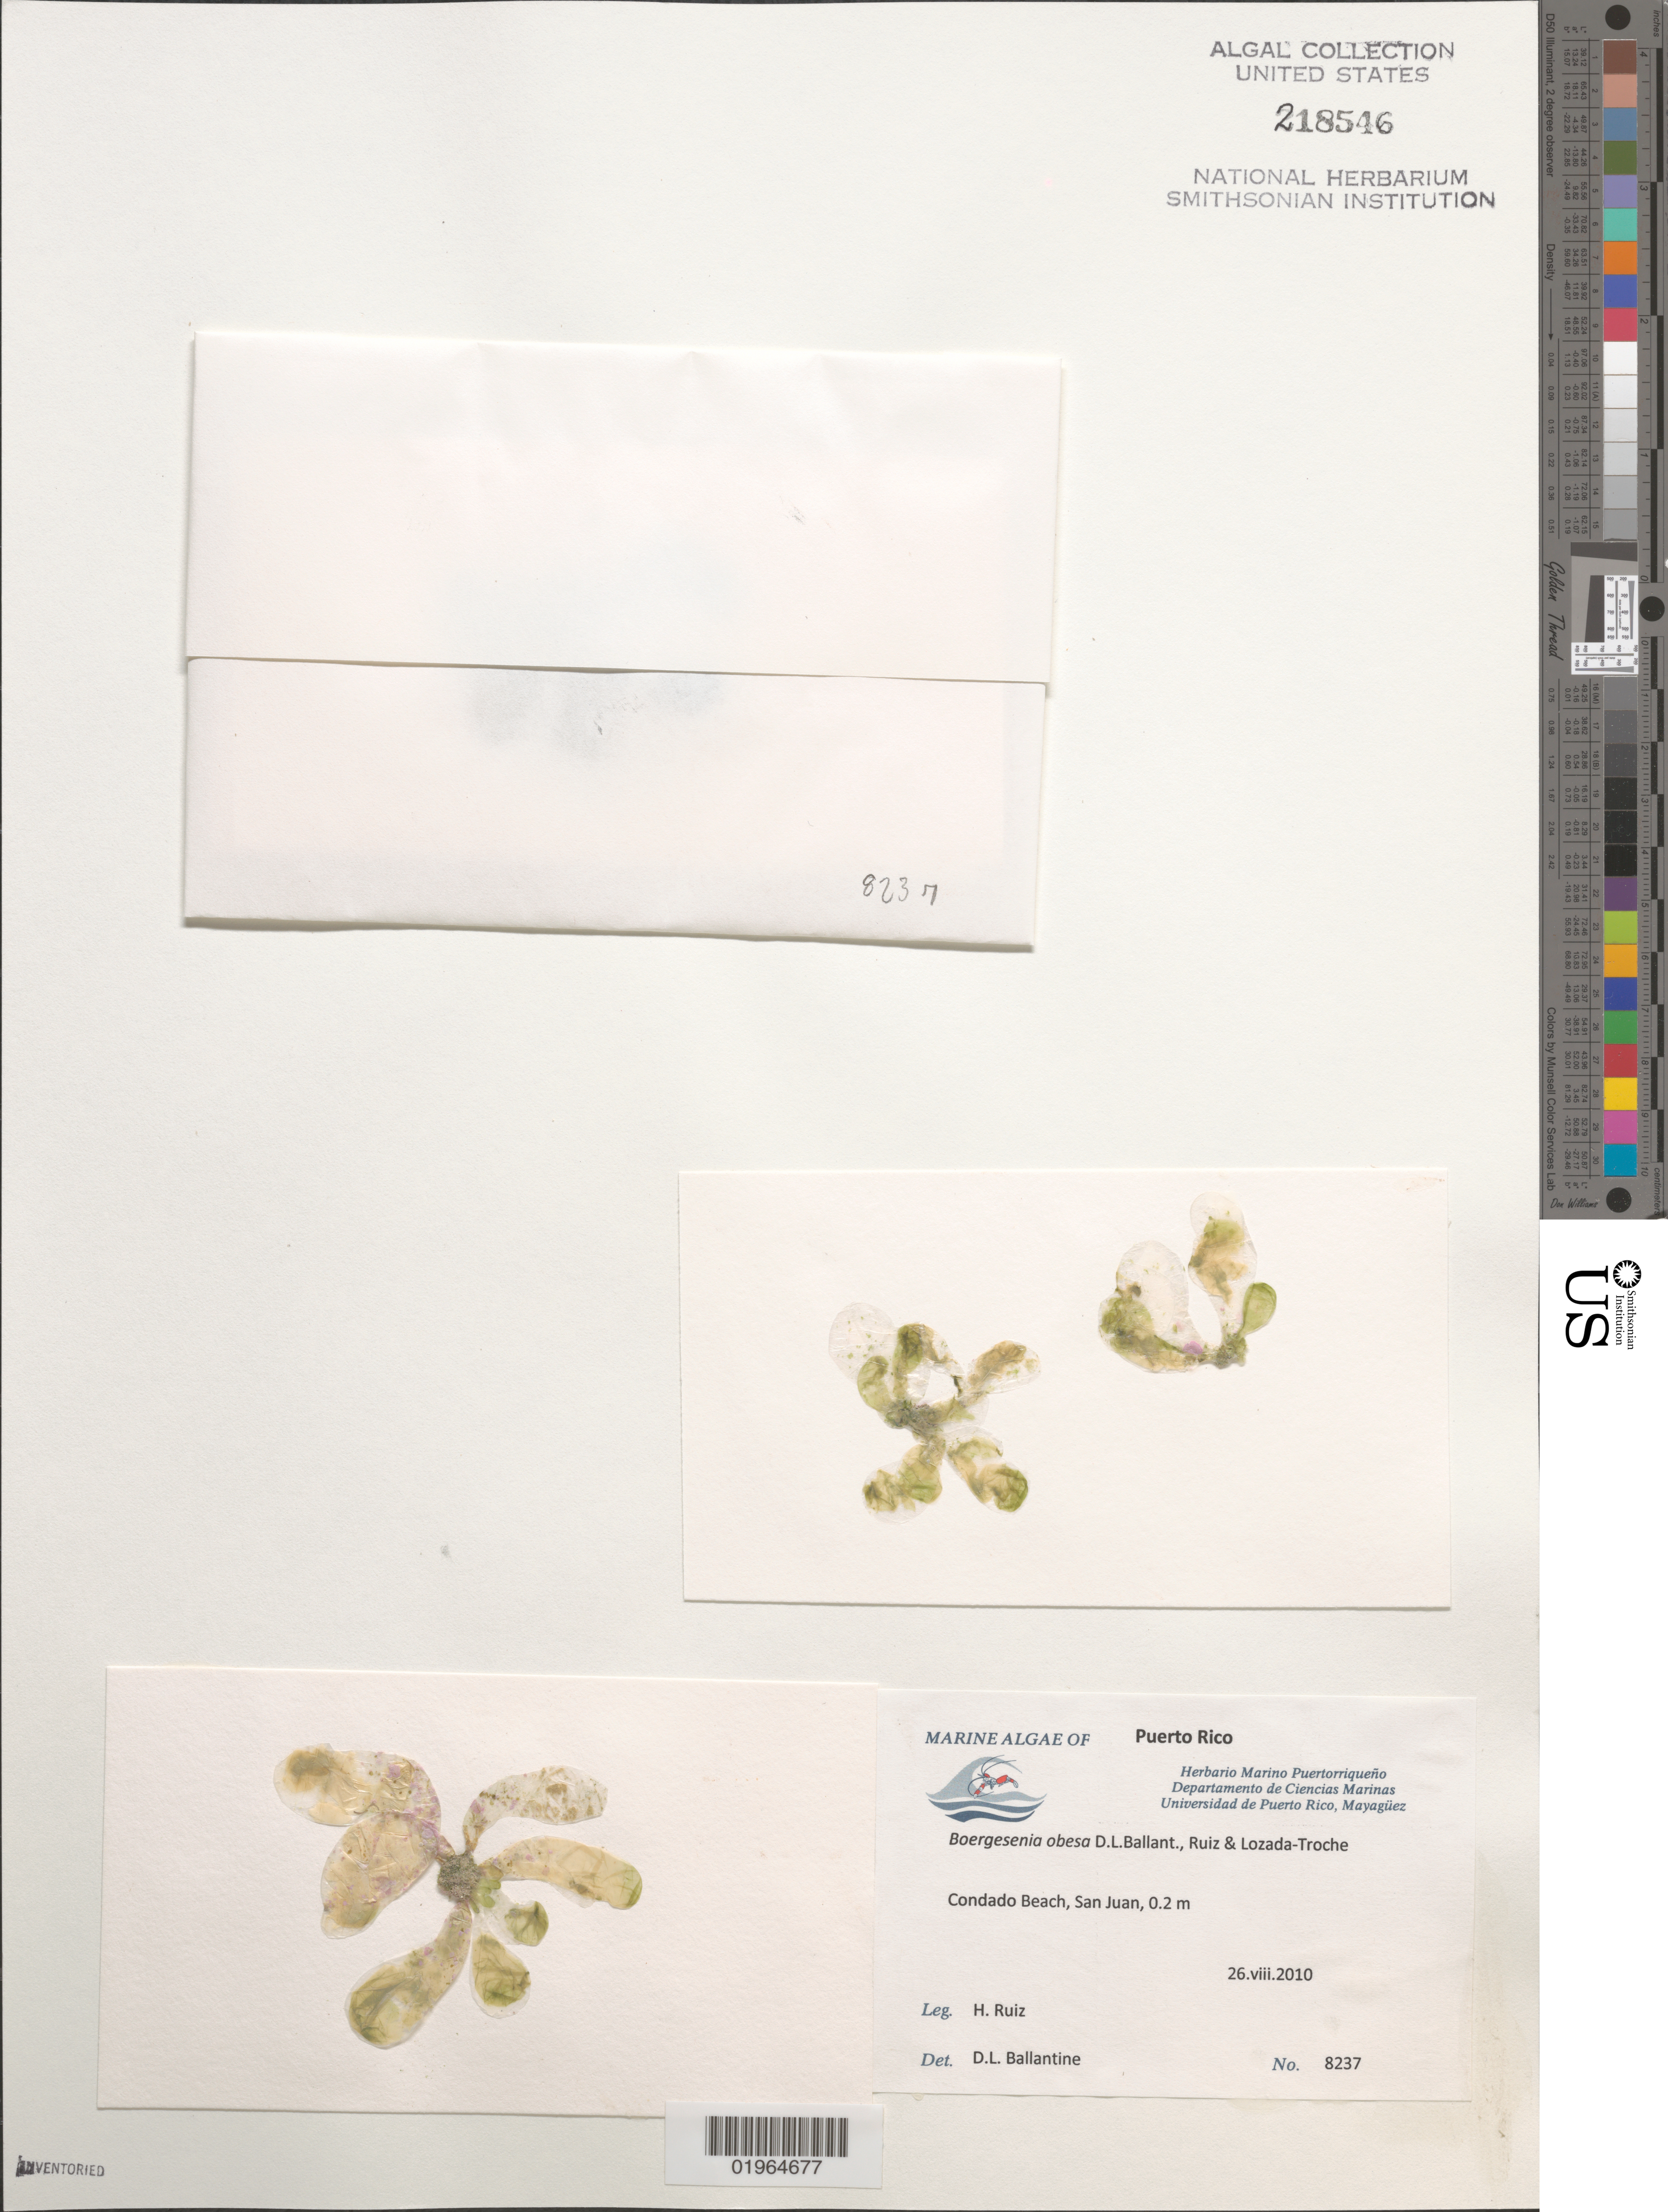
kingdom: Plantae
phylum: Chlorophyta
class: Ulvophyceae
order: Siphonocladales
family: Siphonocladaceae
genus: Boergesenia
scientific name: Boergesenia forbesii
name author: (Feldmann) Harv.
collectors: H. Ruiz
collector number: DLB 8237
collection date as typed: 26 Aug 2010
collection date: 2010-08-26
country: Puerto Rico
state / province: San Juan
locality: San Juan, Condado Beach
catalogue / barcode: US 218546